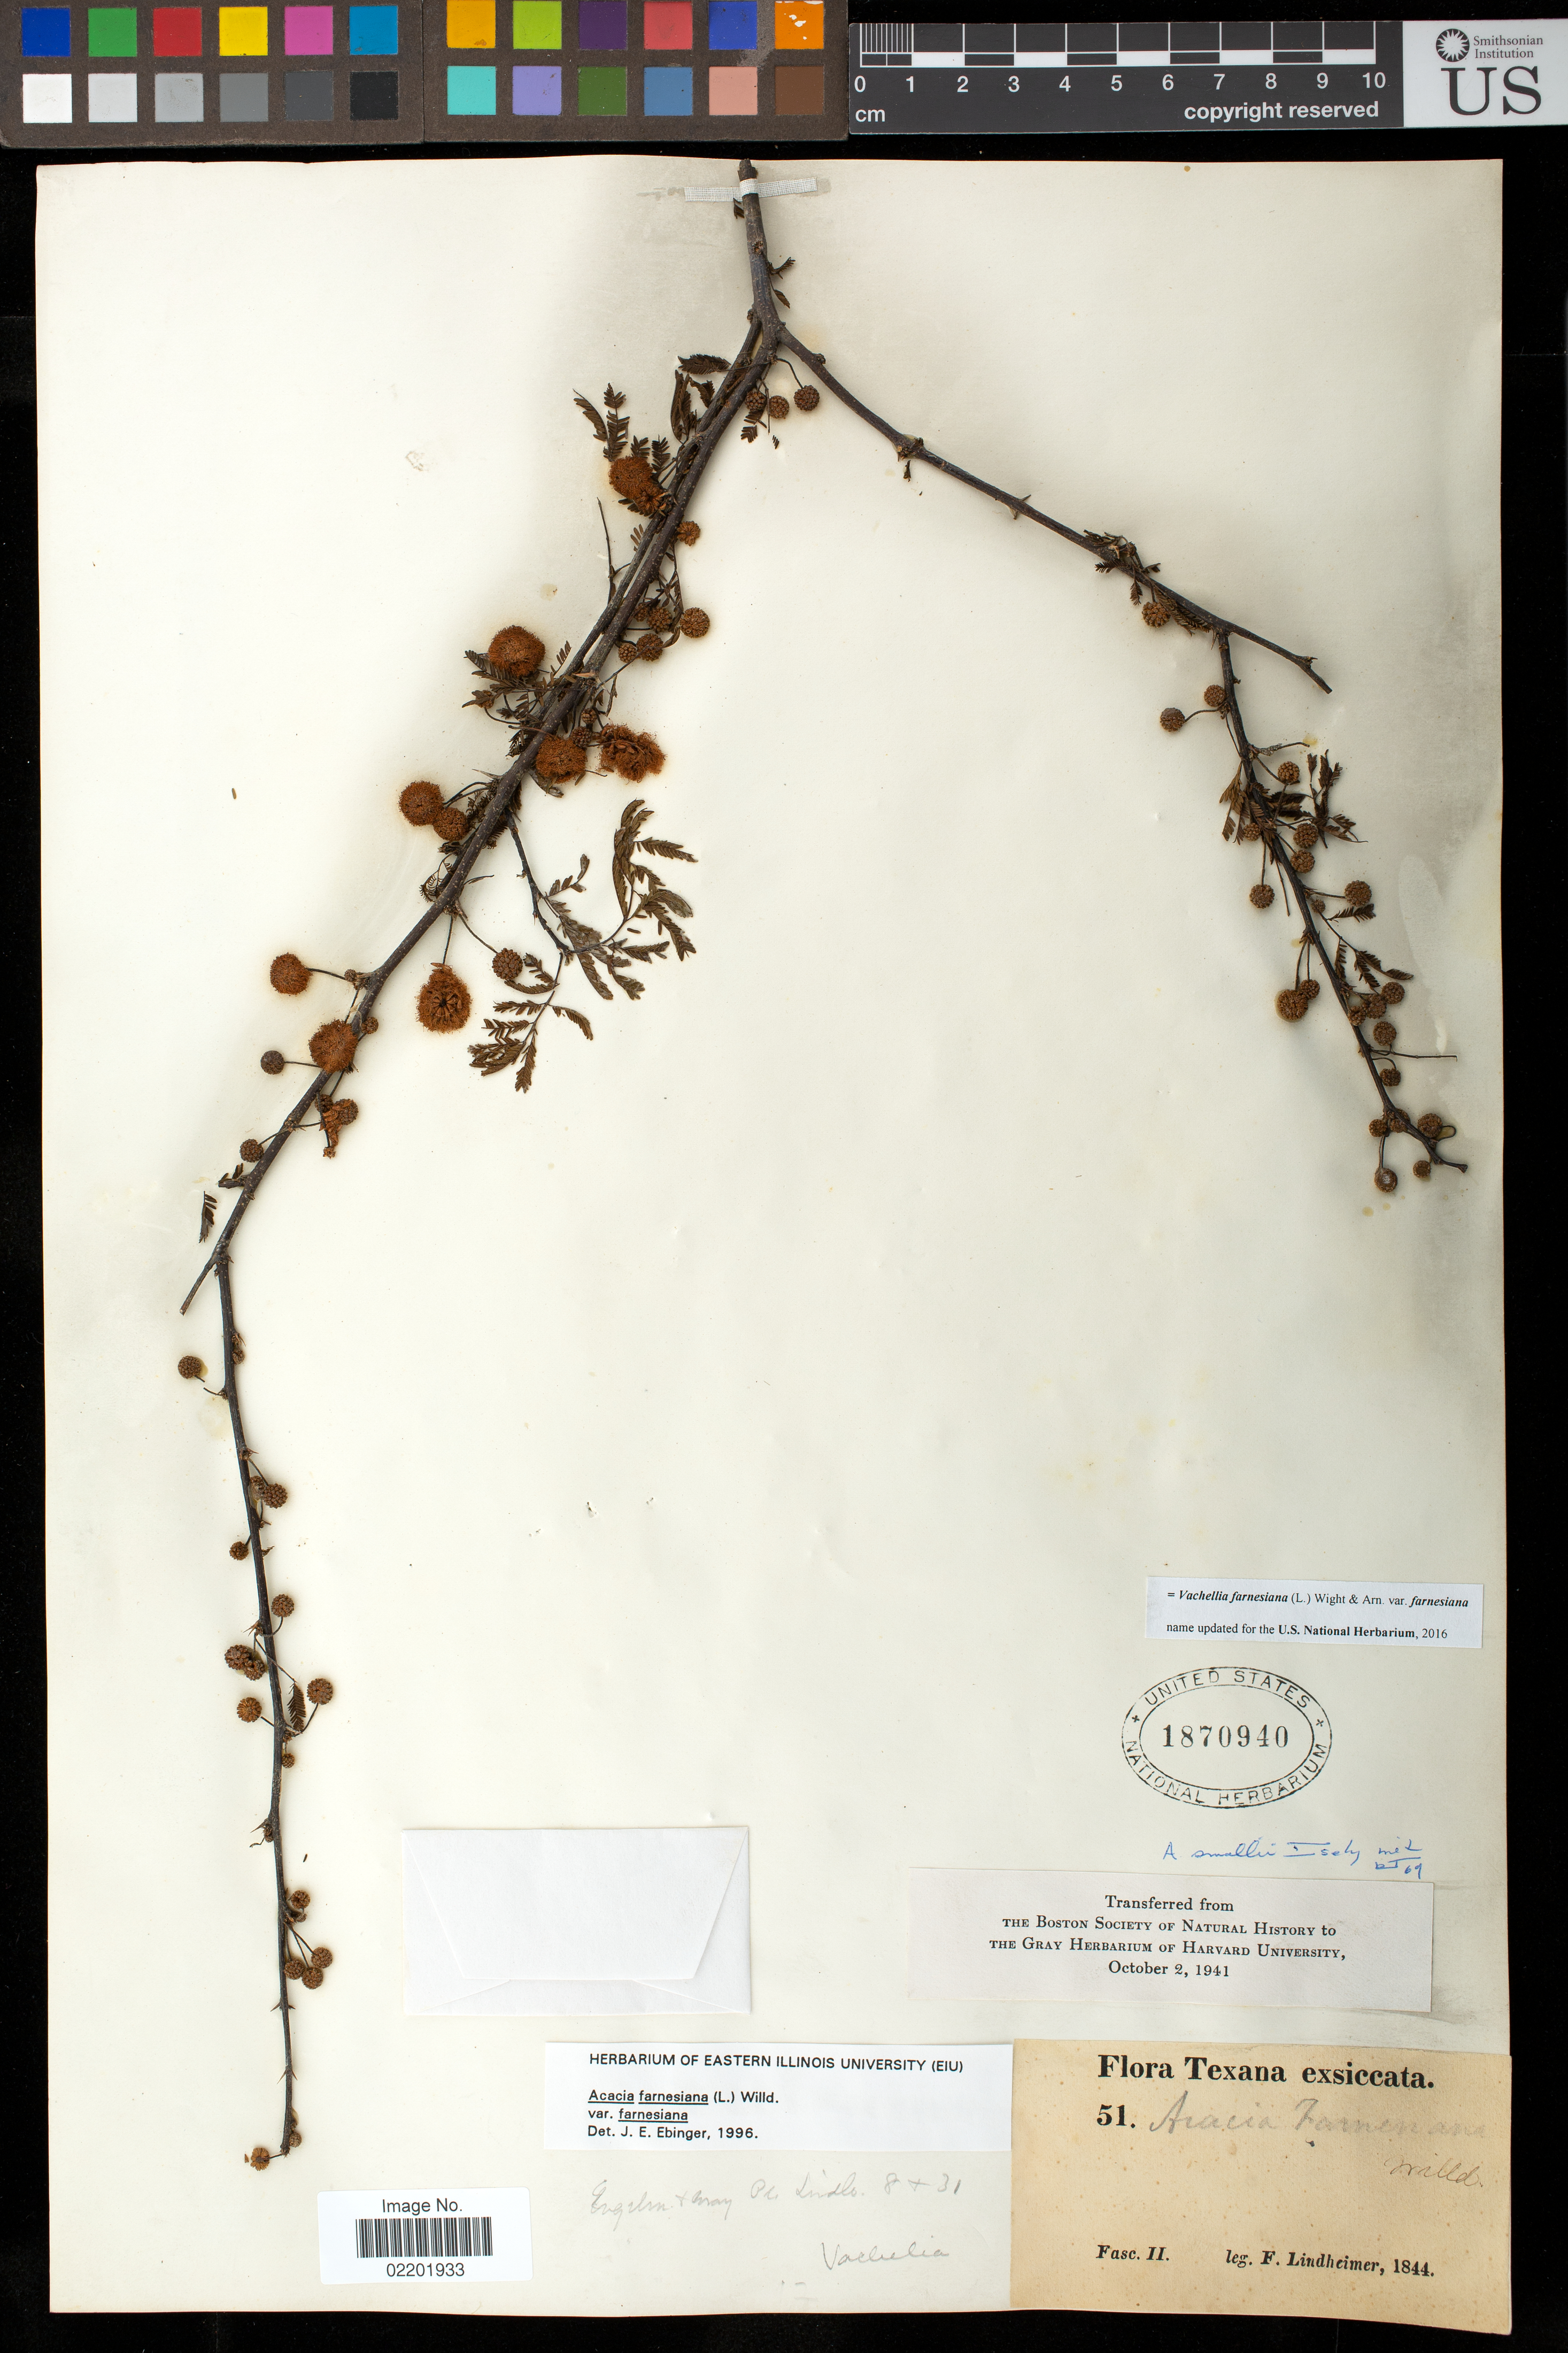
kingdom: Plantae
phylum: Tracheophyta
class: Magnoliopsida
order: Fabales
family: Fabaceae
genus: Vachellia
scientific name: Vachellia farnesiana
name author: (L.) Wight & Arn.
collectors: F. Lindheimer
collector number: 51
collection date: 1844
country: United States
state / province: Texas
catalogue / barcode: US 1870940